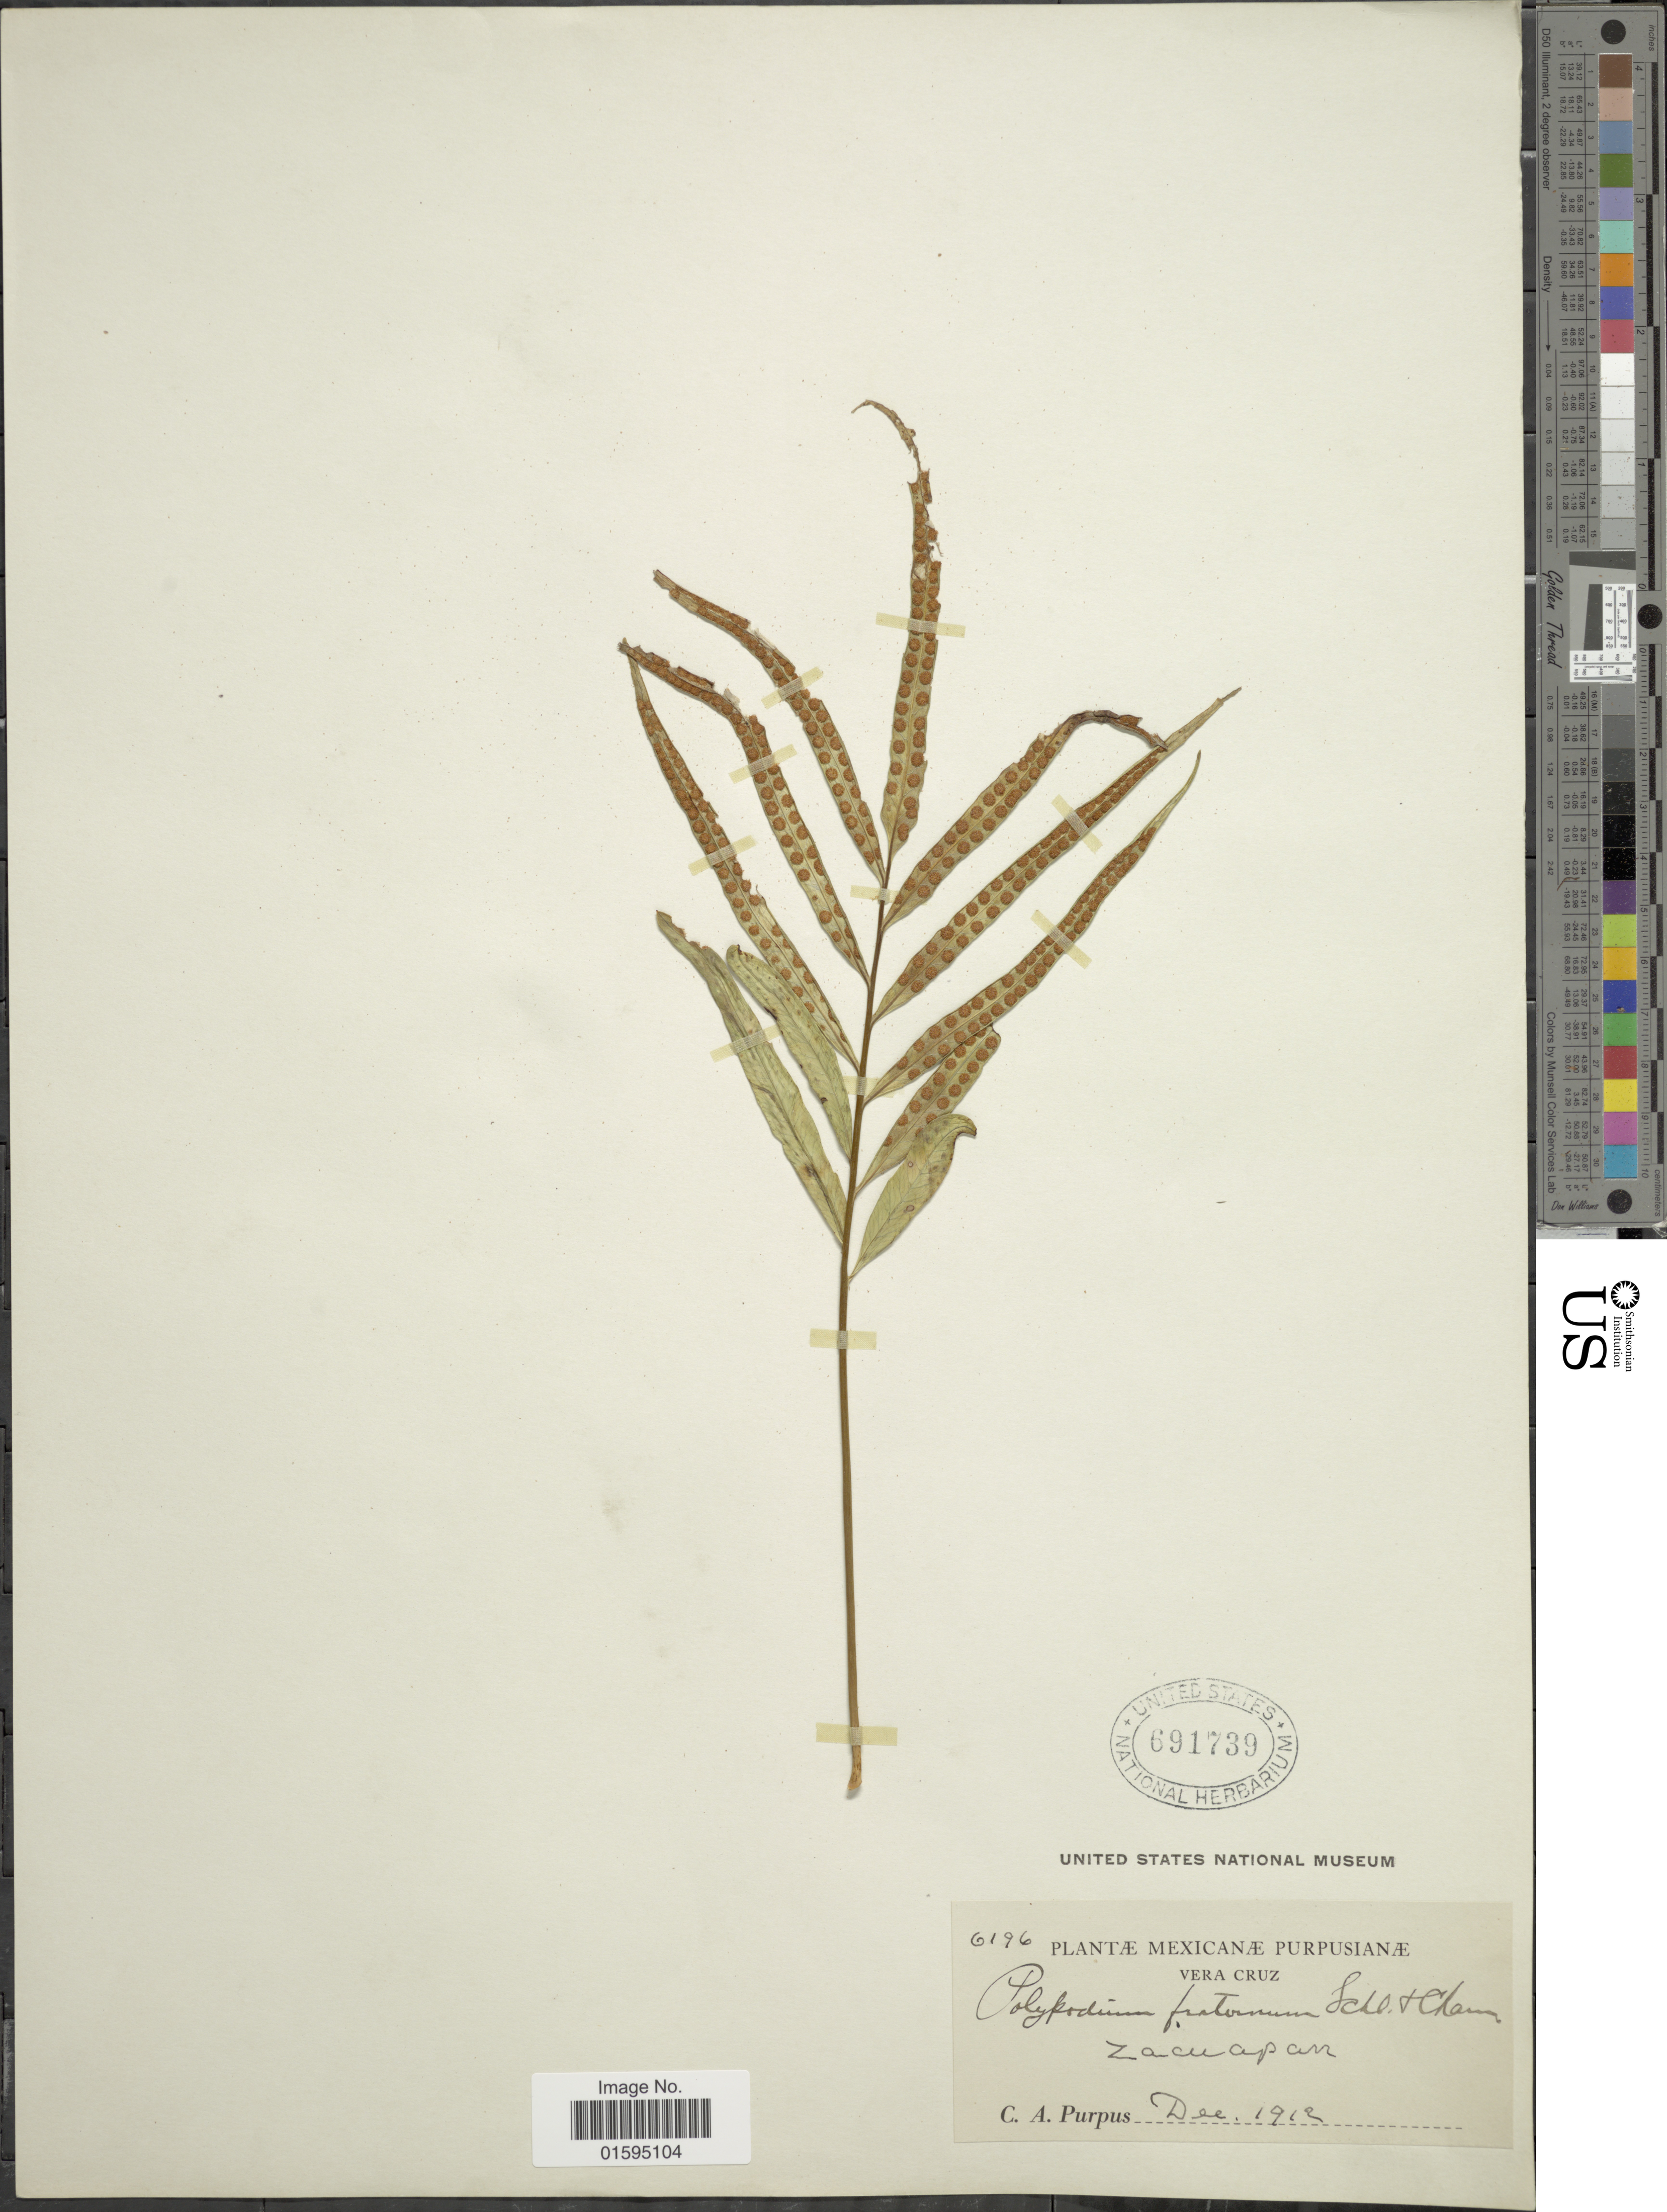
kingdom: Plantae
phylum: Tracheophyta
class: Polypodiopsida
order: Polypodiales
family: Polypodiaceae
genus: Polypodium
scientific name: Polypodium fraternum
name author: Schltdl. & Cham.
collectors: C. A. Purpus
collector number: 6196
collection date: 1912-12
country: Mexico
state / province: Veracruz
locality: Vera Cruz, Zacuapan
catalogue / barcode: US 691739